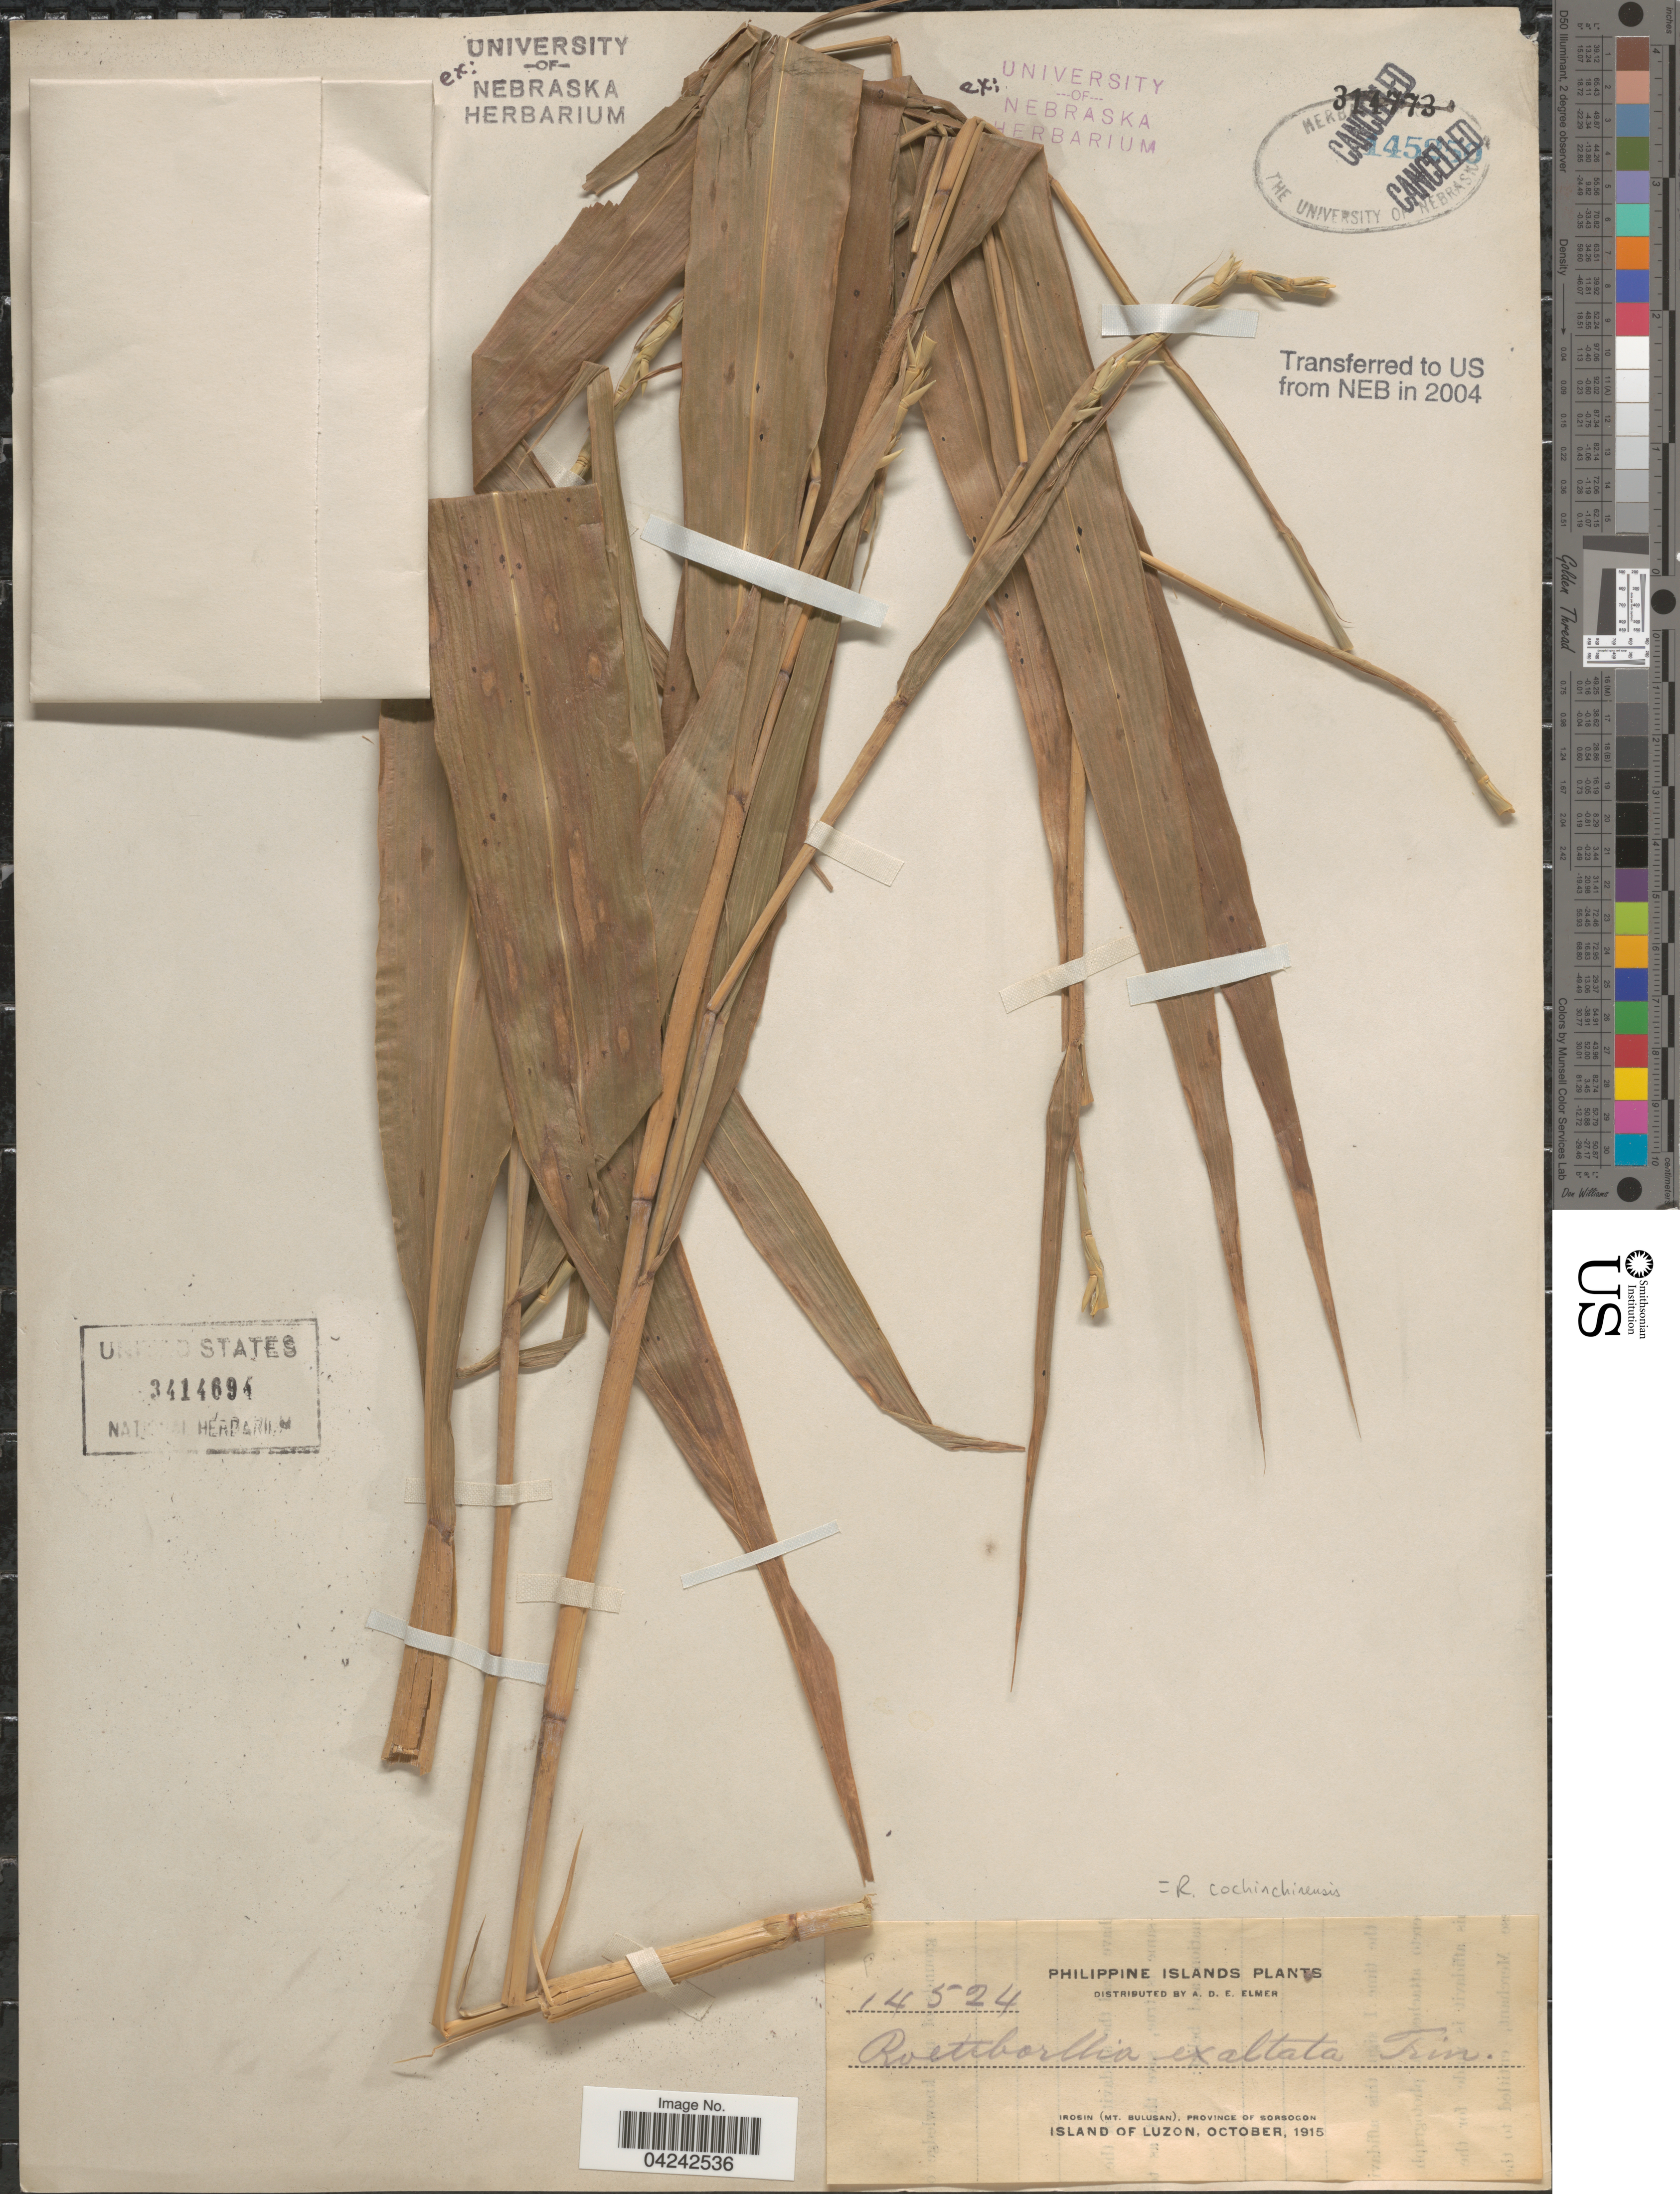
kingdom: Plantae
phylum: Tracheophyta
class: Liliopsida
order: Poales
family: Poaceae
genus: Rottboellia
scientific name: Rottboellia cochinchinensis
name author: (Lour.) Clayton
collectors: A. D. E. Elmer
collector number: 14524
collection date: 1915-10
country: Philippines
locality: Philippine Islands. Irosin (Mt. Bulusan), Province of Sorsogon. Island of Luzon.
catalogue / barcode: US 3414694